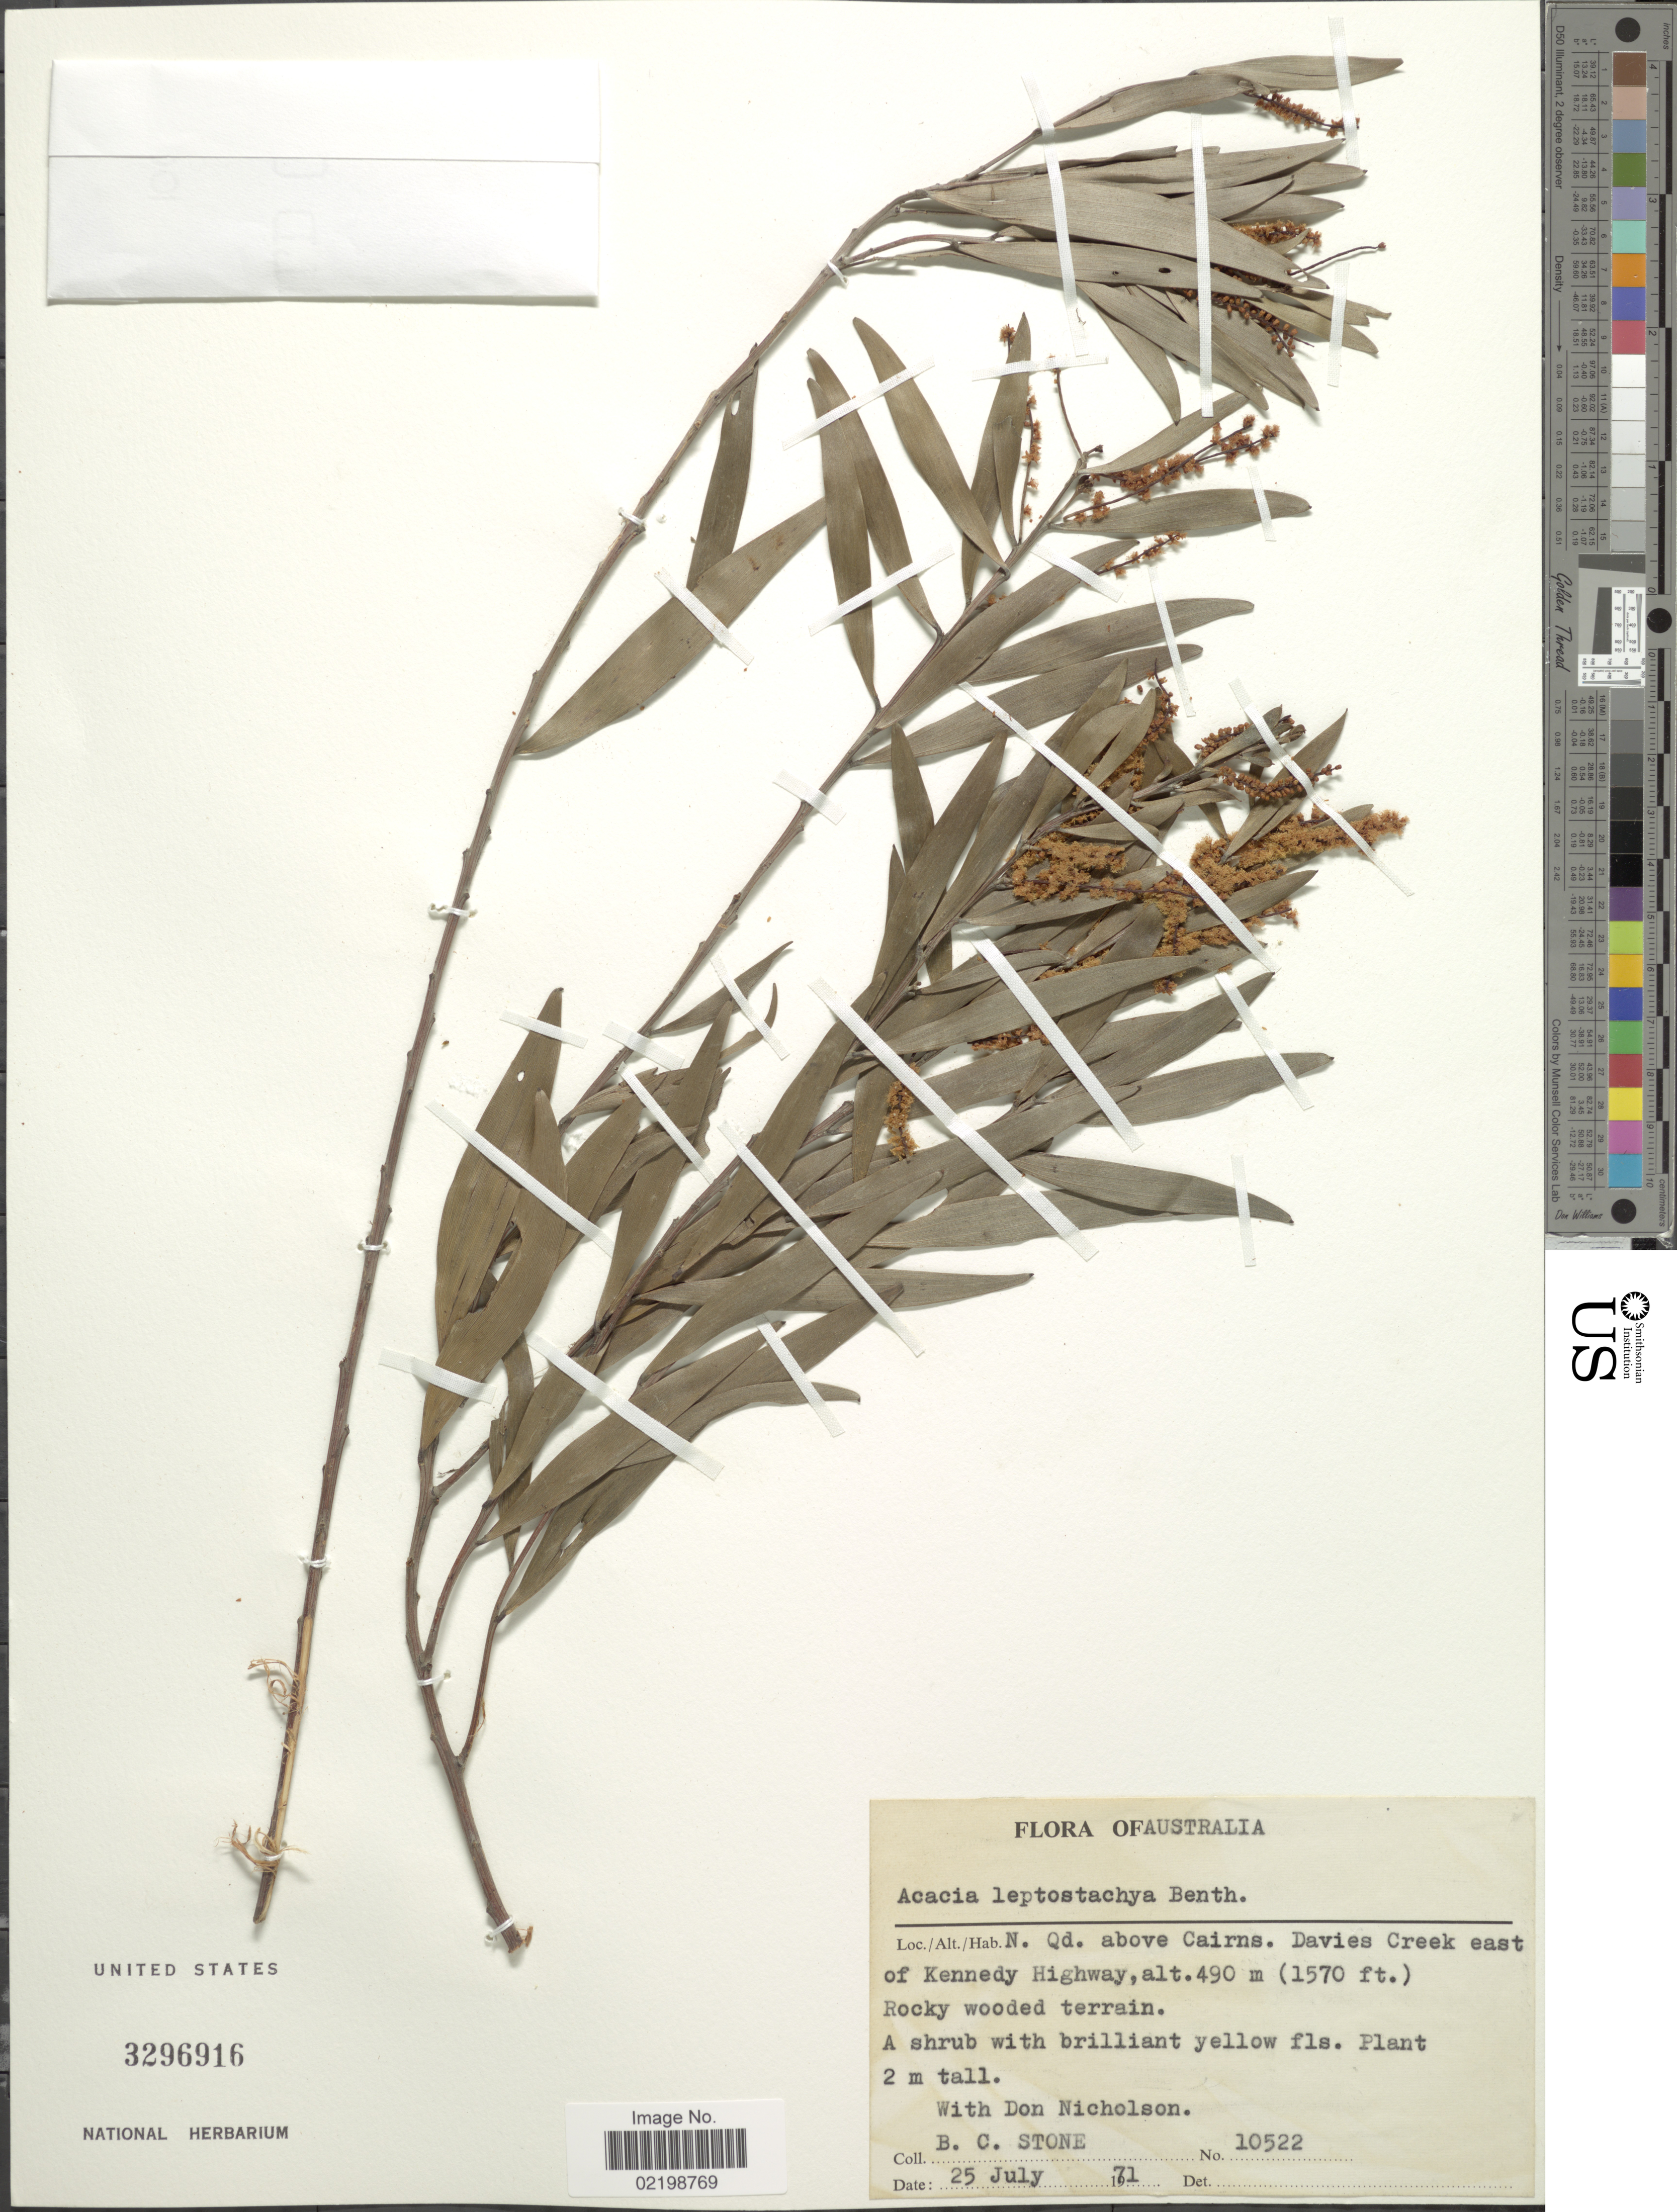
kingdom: Plantae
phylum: Tracheophyta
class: Magnoliopsida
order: Fabales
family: Fabaceae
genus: Acacia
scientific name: Acacia leptostachya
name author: Benth.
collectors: B. C. Stone & D. Nicholson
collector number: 10522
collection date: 1971-10-25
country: Australia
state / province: Queensland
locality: N. Qd. above Cairns. Davies Creek east of Kennedy Highway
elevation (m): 490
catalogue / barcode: US 3296916